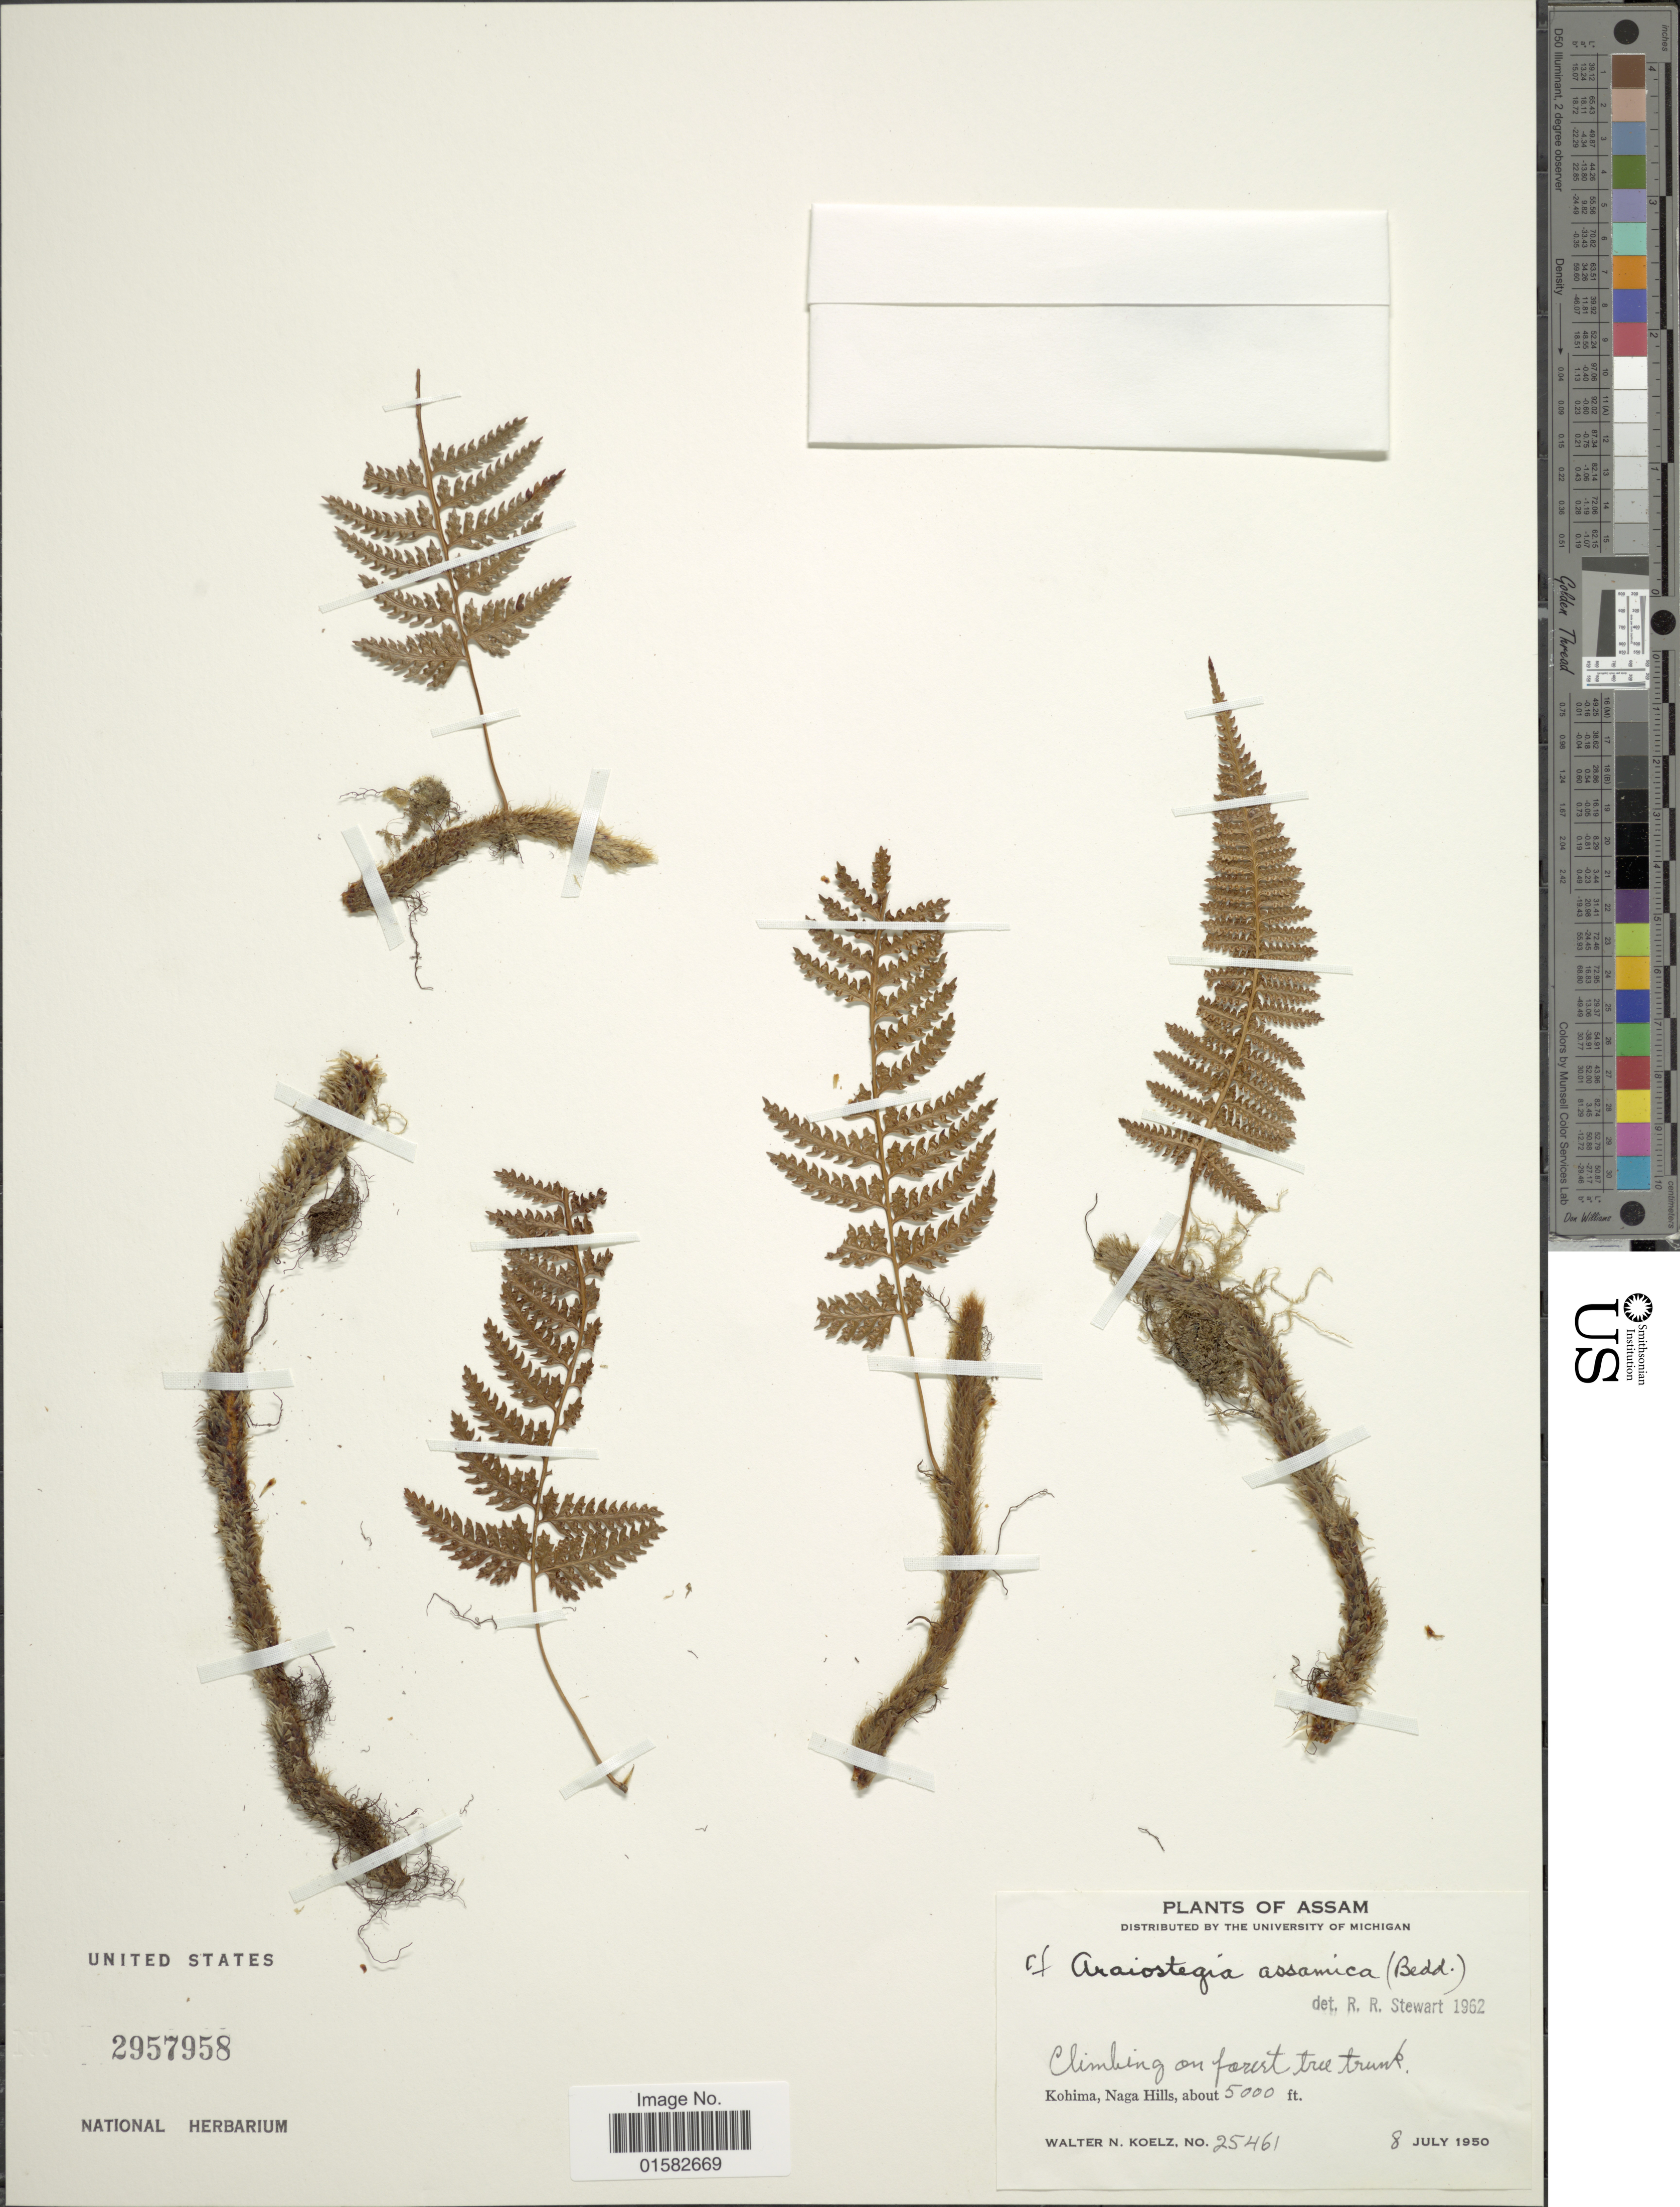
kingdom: Plantae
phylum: Tracheophyta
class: Polypodiopsida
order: Polypodiales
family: Davalliaceae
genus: Davallia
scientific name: Davallia assamica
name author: (Bedd.) Baker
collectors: W. N. Koelz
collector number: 25461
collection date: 1950-07-08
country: India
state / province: Nagaland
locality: Assam, Kohima, Naga Hills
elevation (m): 1524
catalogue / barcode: US 2957958